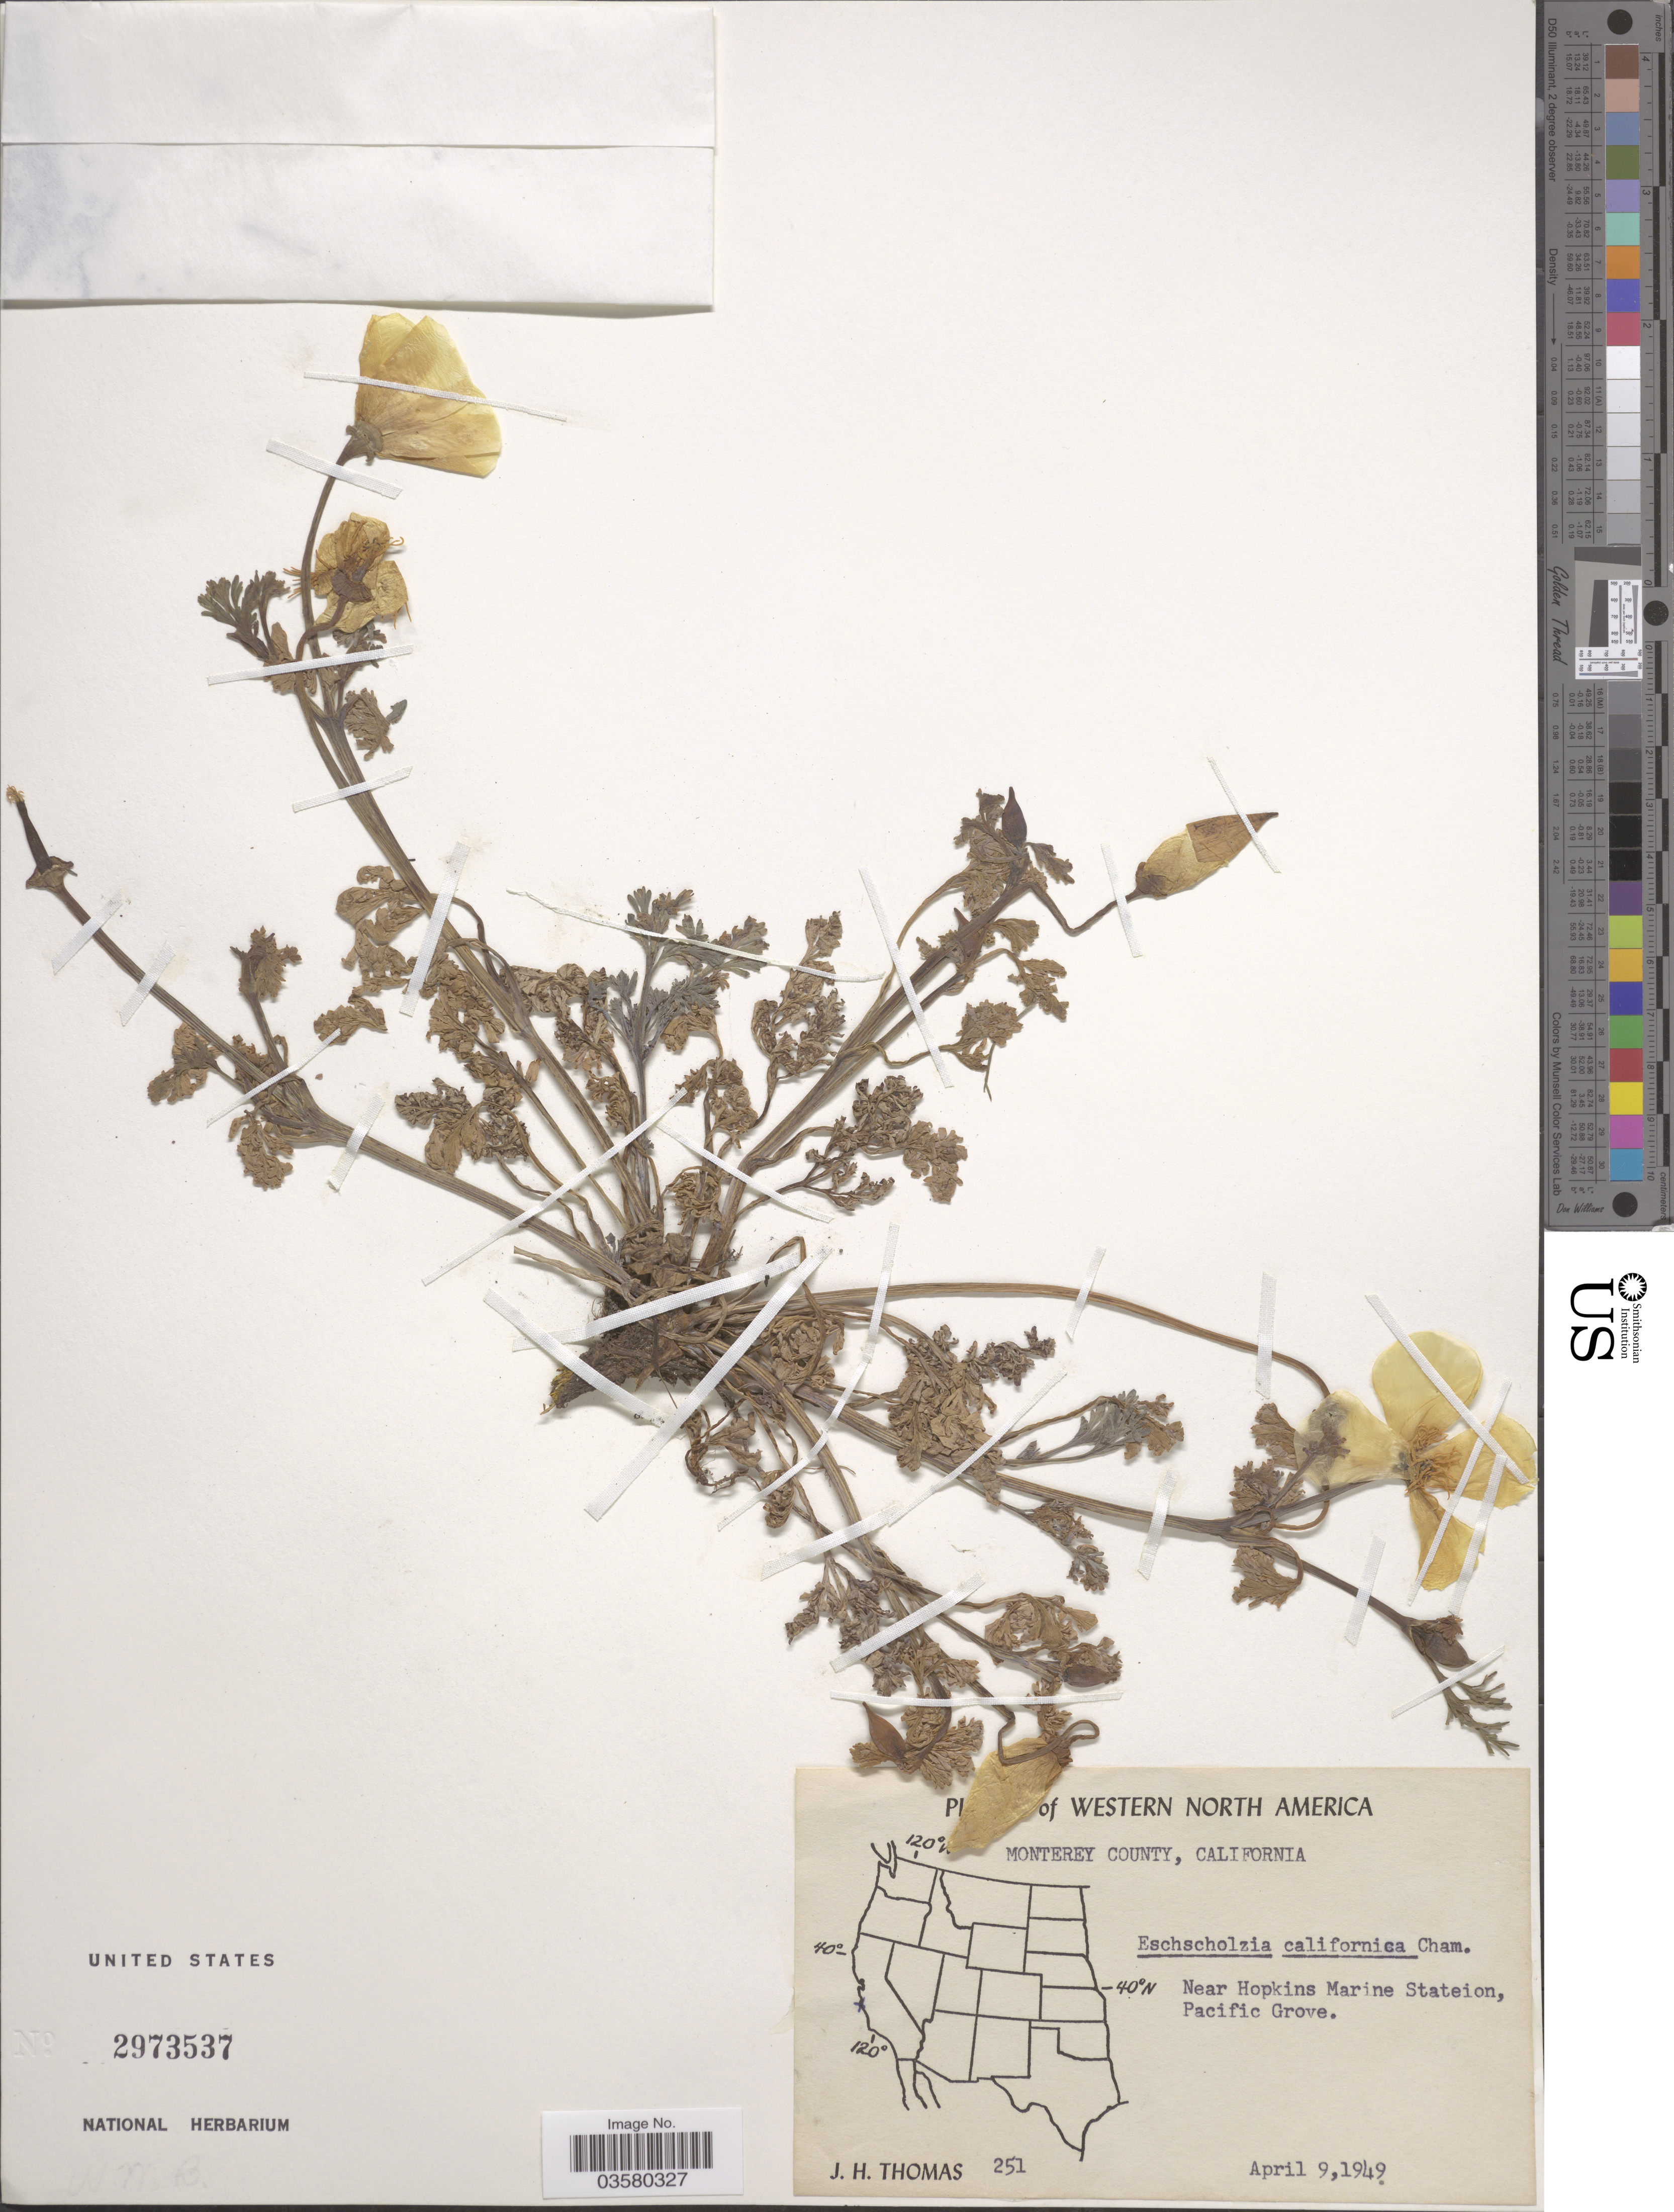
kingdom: Plantae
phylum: Tracheophyta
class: Magnoliopsida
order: Ranunculales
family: Papaveraceae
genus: Eschscholzia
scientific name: Eschscholzia californica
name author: Cham.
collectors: J. H. Thomas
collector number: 251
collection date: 1949-04-09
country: United States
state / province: California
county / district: Monterey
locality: Western North America. Monterey County. Near Hopkins Marine Stateion, Pacific Grove.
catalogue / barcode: US 2973537